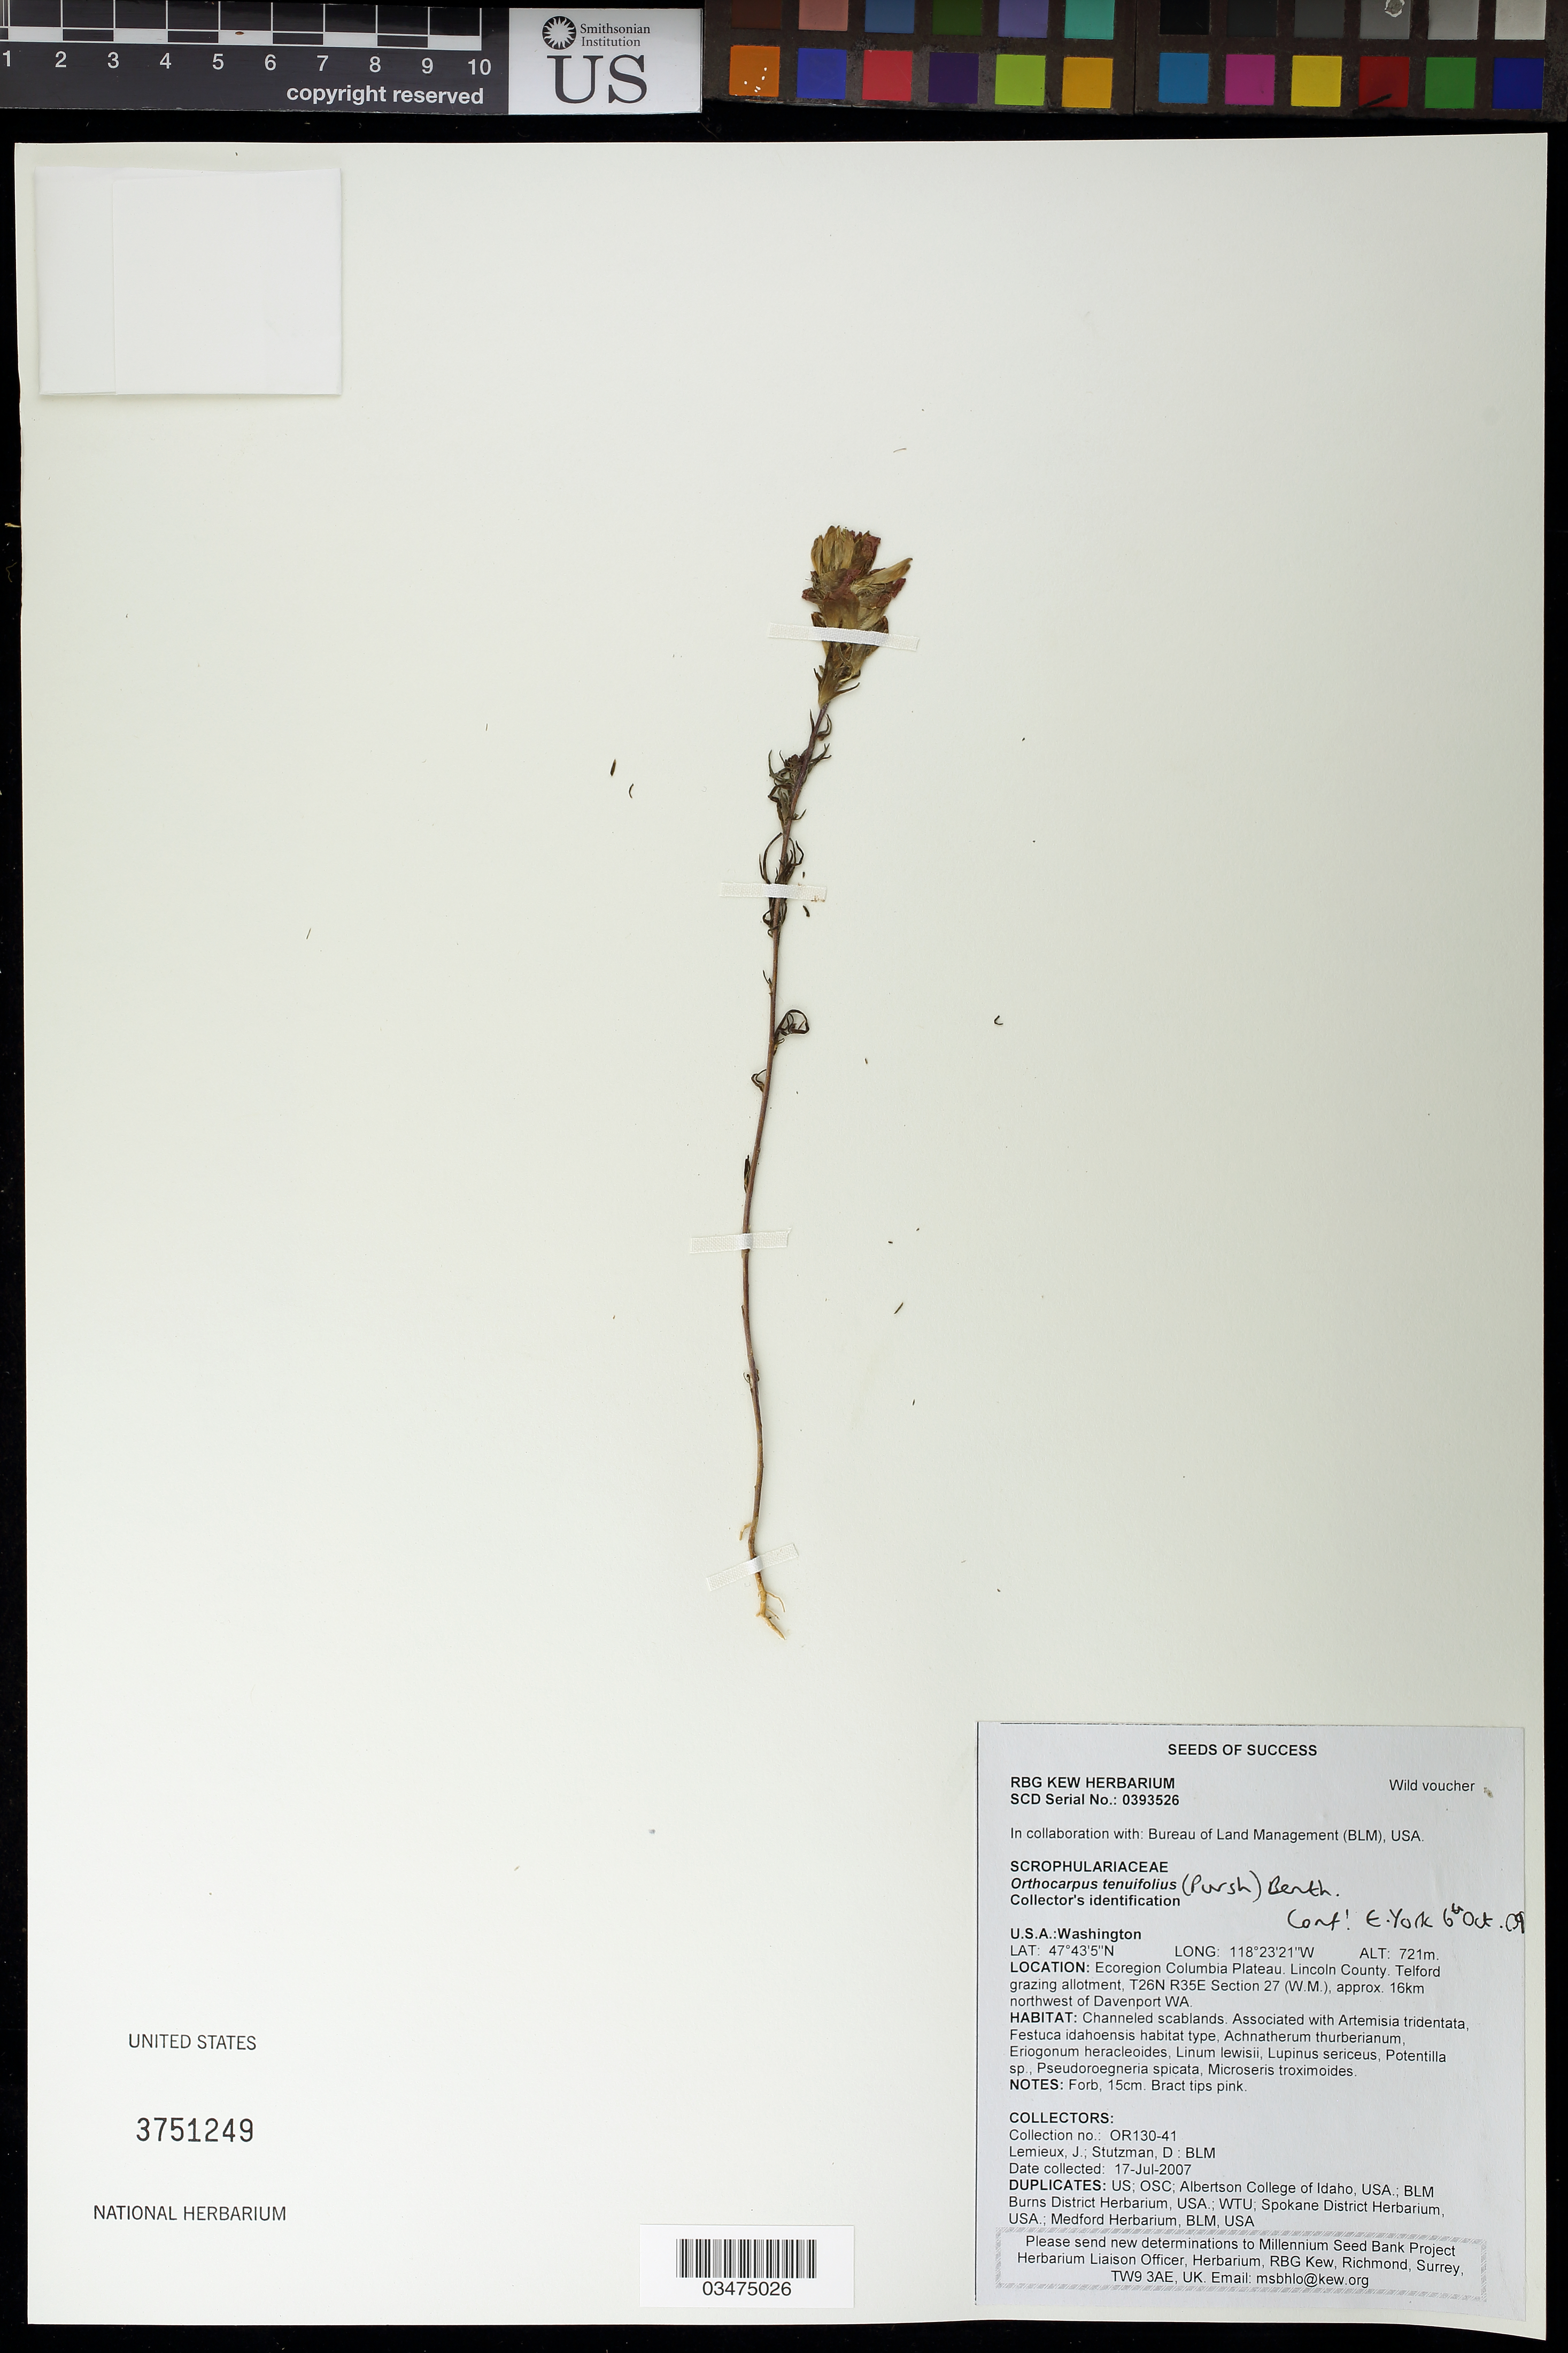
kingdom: Plantae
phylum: Tracheophyta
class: Magnoliopsida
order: Lamiales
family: Orobanchaceae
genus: Orthocarpus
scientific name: Orthocarpus tenuifolius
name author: (Pursh) Benth.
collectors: J. Lemieux & D. Stutzman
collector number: OR130-41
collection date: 2007-07-17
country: United States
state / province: Washington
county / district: Lincoln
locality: Telford grazing allotment, 16 km NW of Davenport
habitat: Channeled scablands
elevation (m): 721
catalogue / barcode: US 3751249